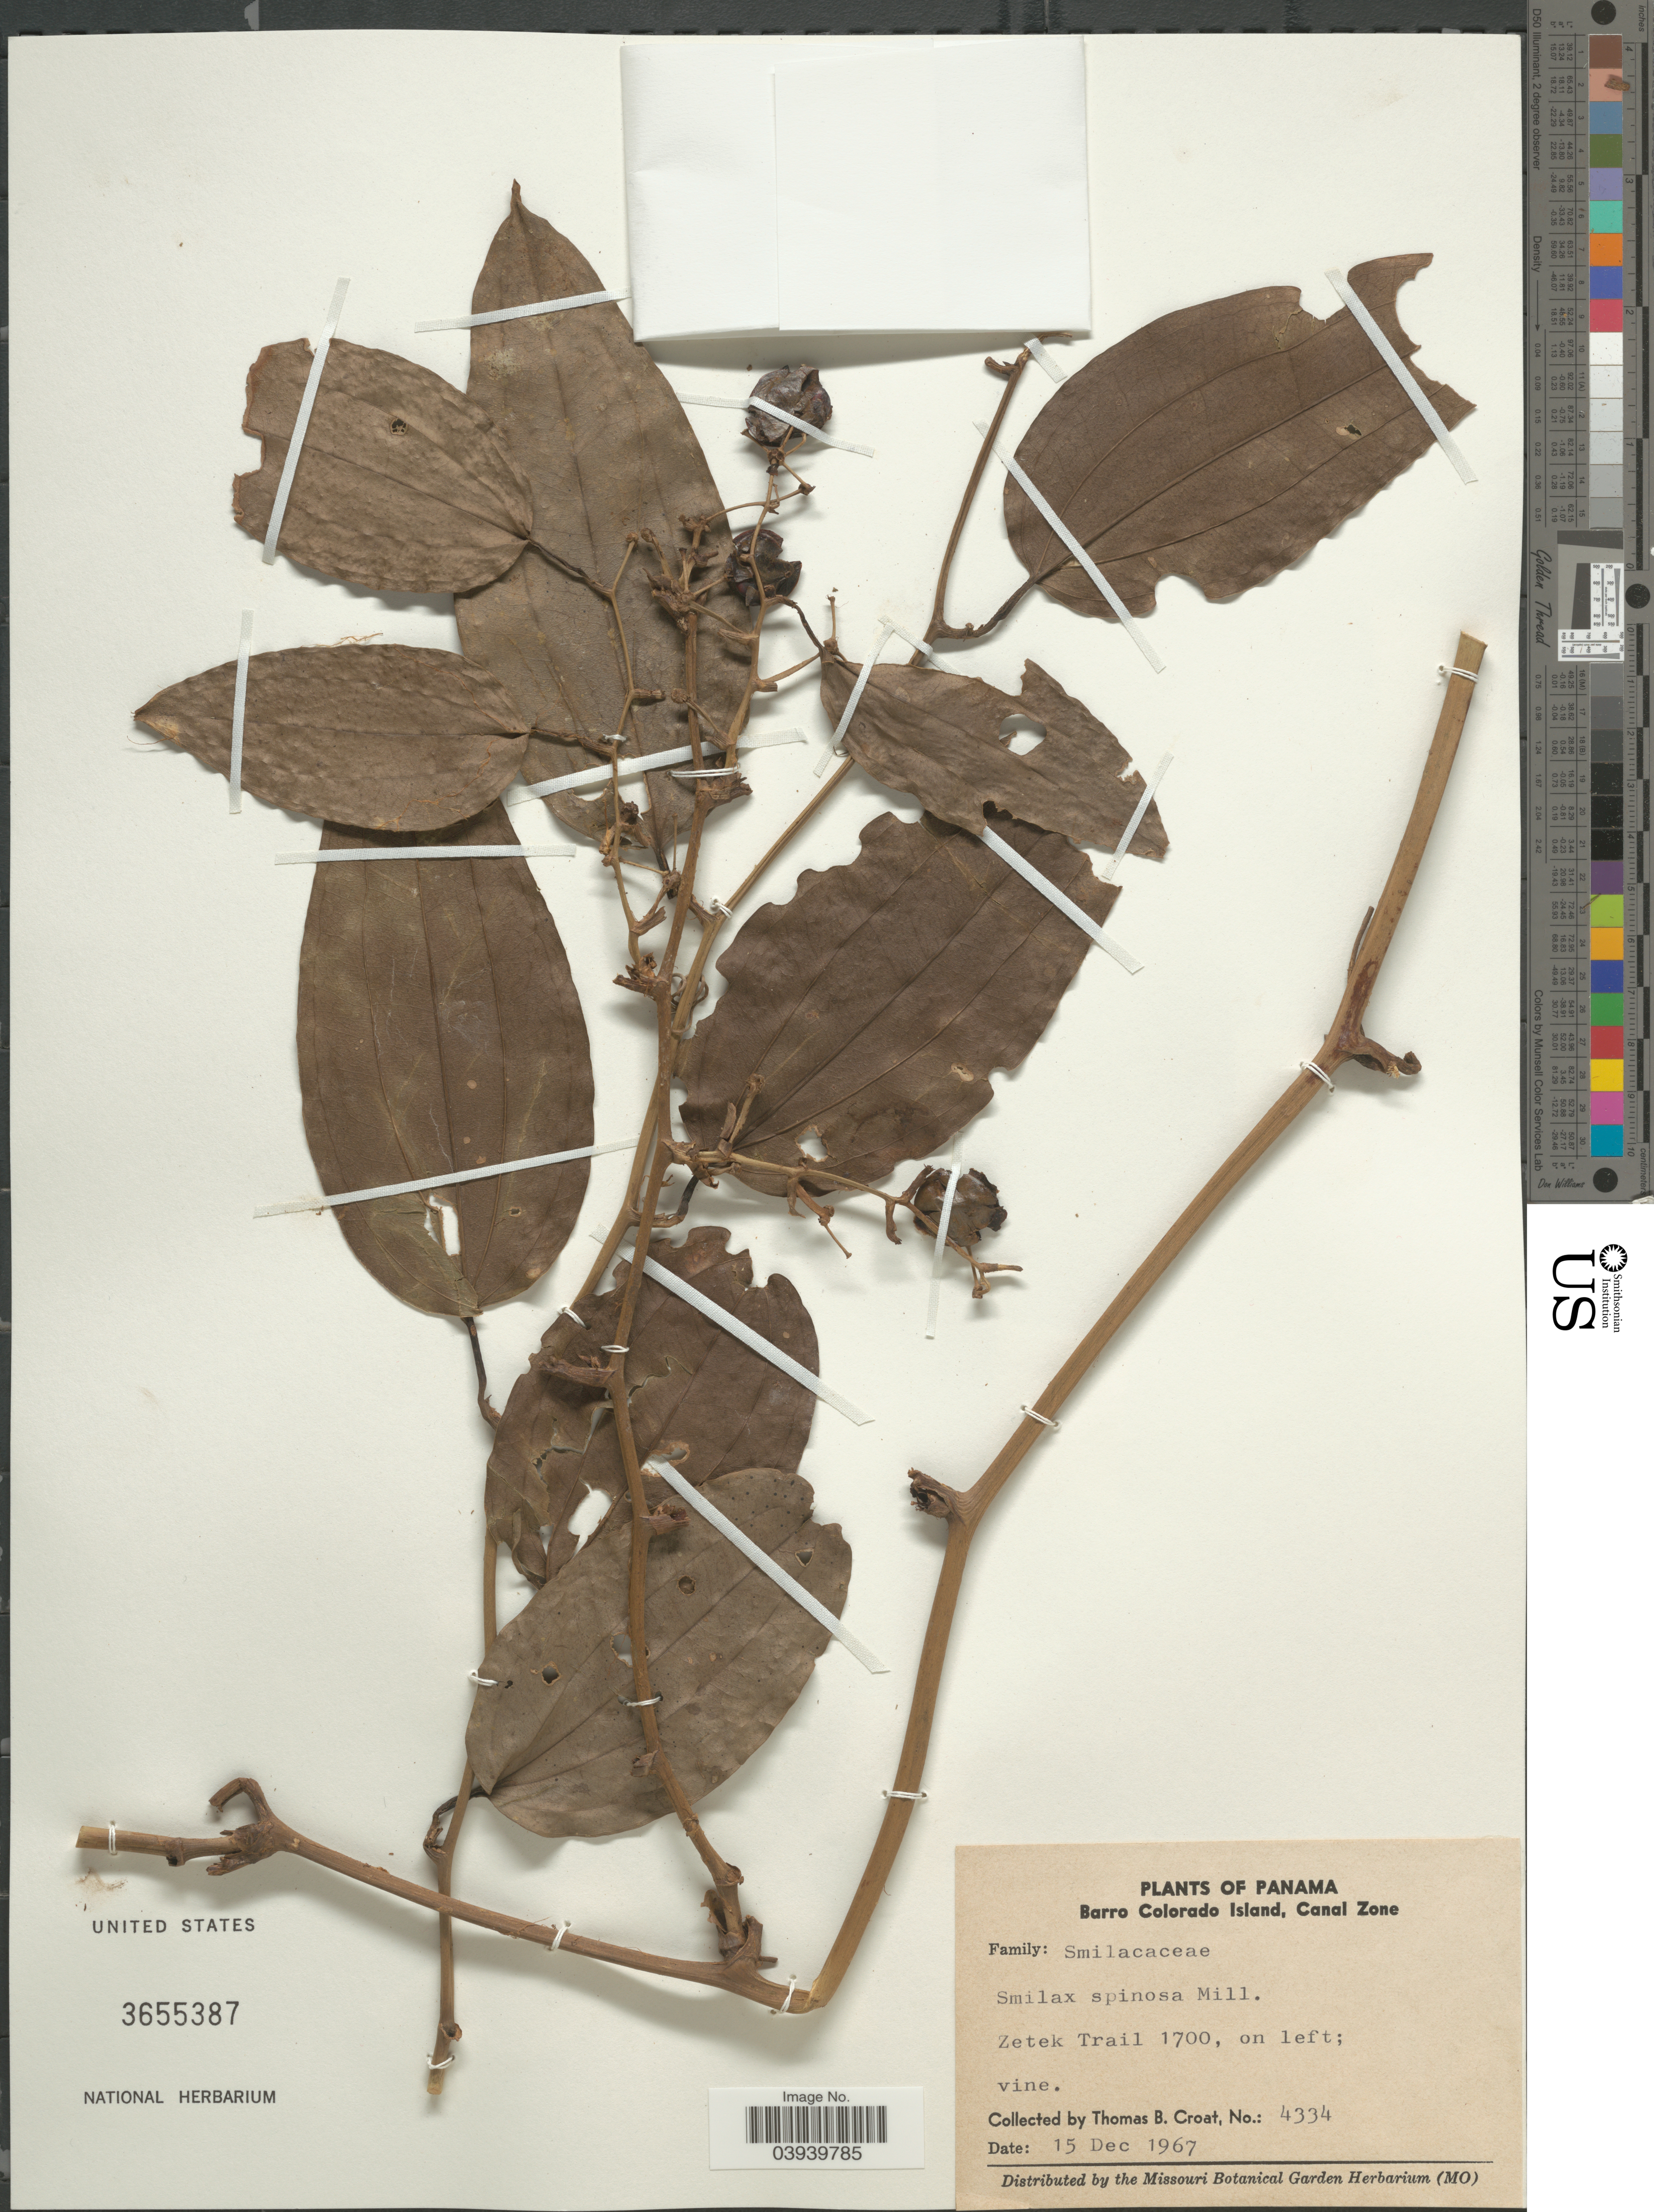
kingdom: Plantae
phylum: Tracheophyta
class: Liliopsida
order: Liliales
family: Smilacaceae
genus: Smilax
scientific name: Smilax spinosa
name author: Mill.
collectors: T. B. Croat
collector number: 4334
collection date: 1967-12-15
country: Panama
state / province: Colón / Panamá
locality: Barro Colorado Island, Canal Zone. Zetek Trail.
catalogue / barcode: US 3655387